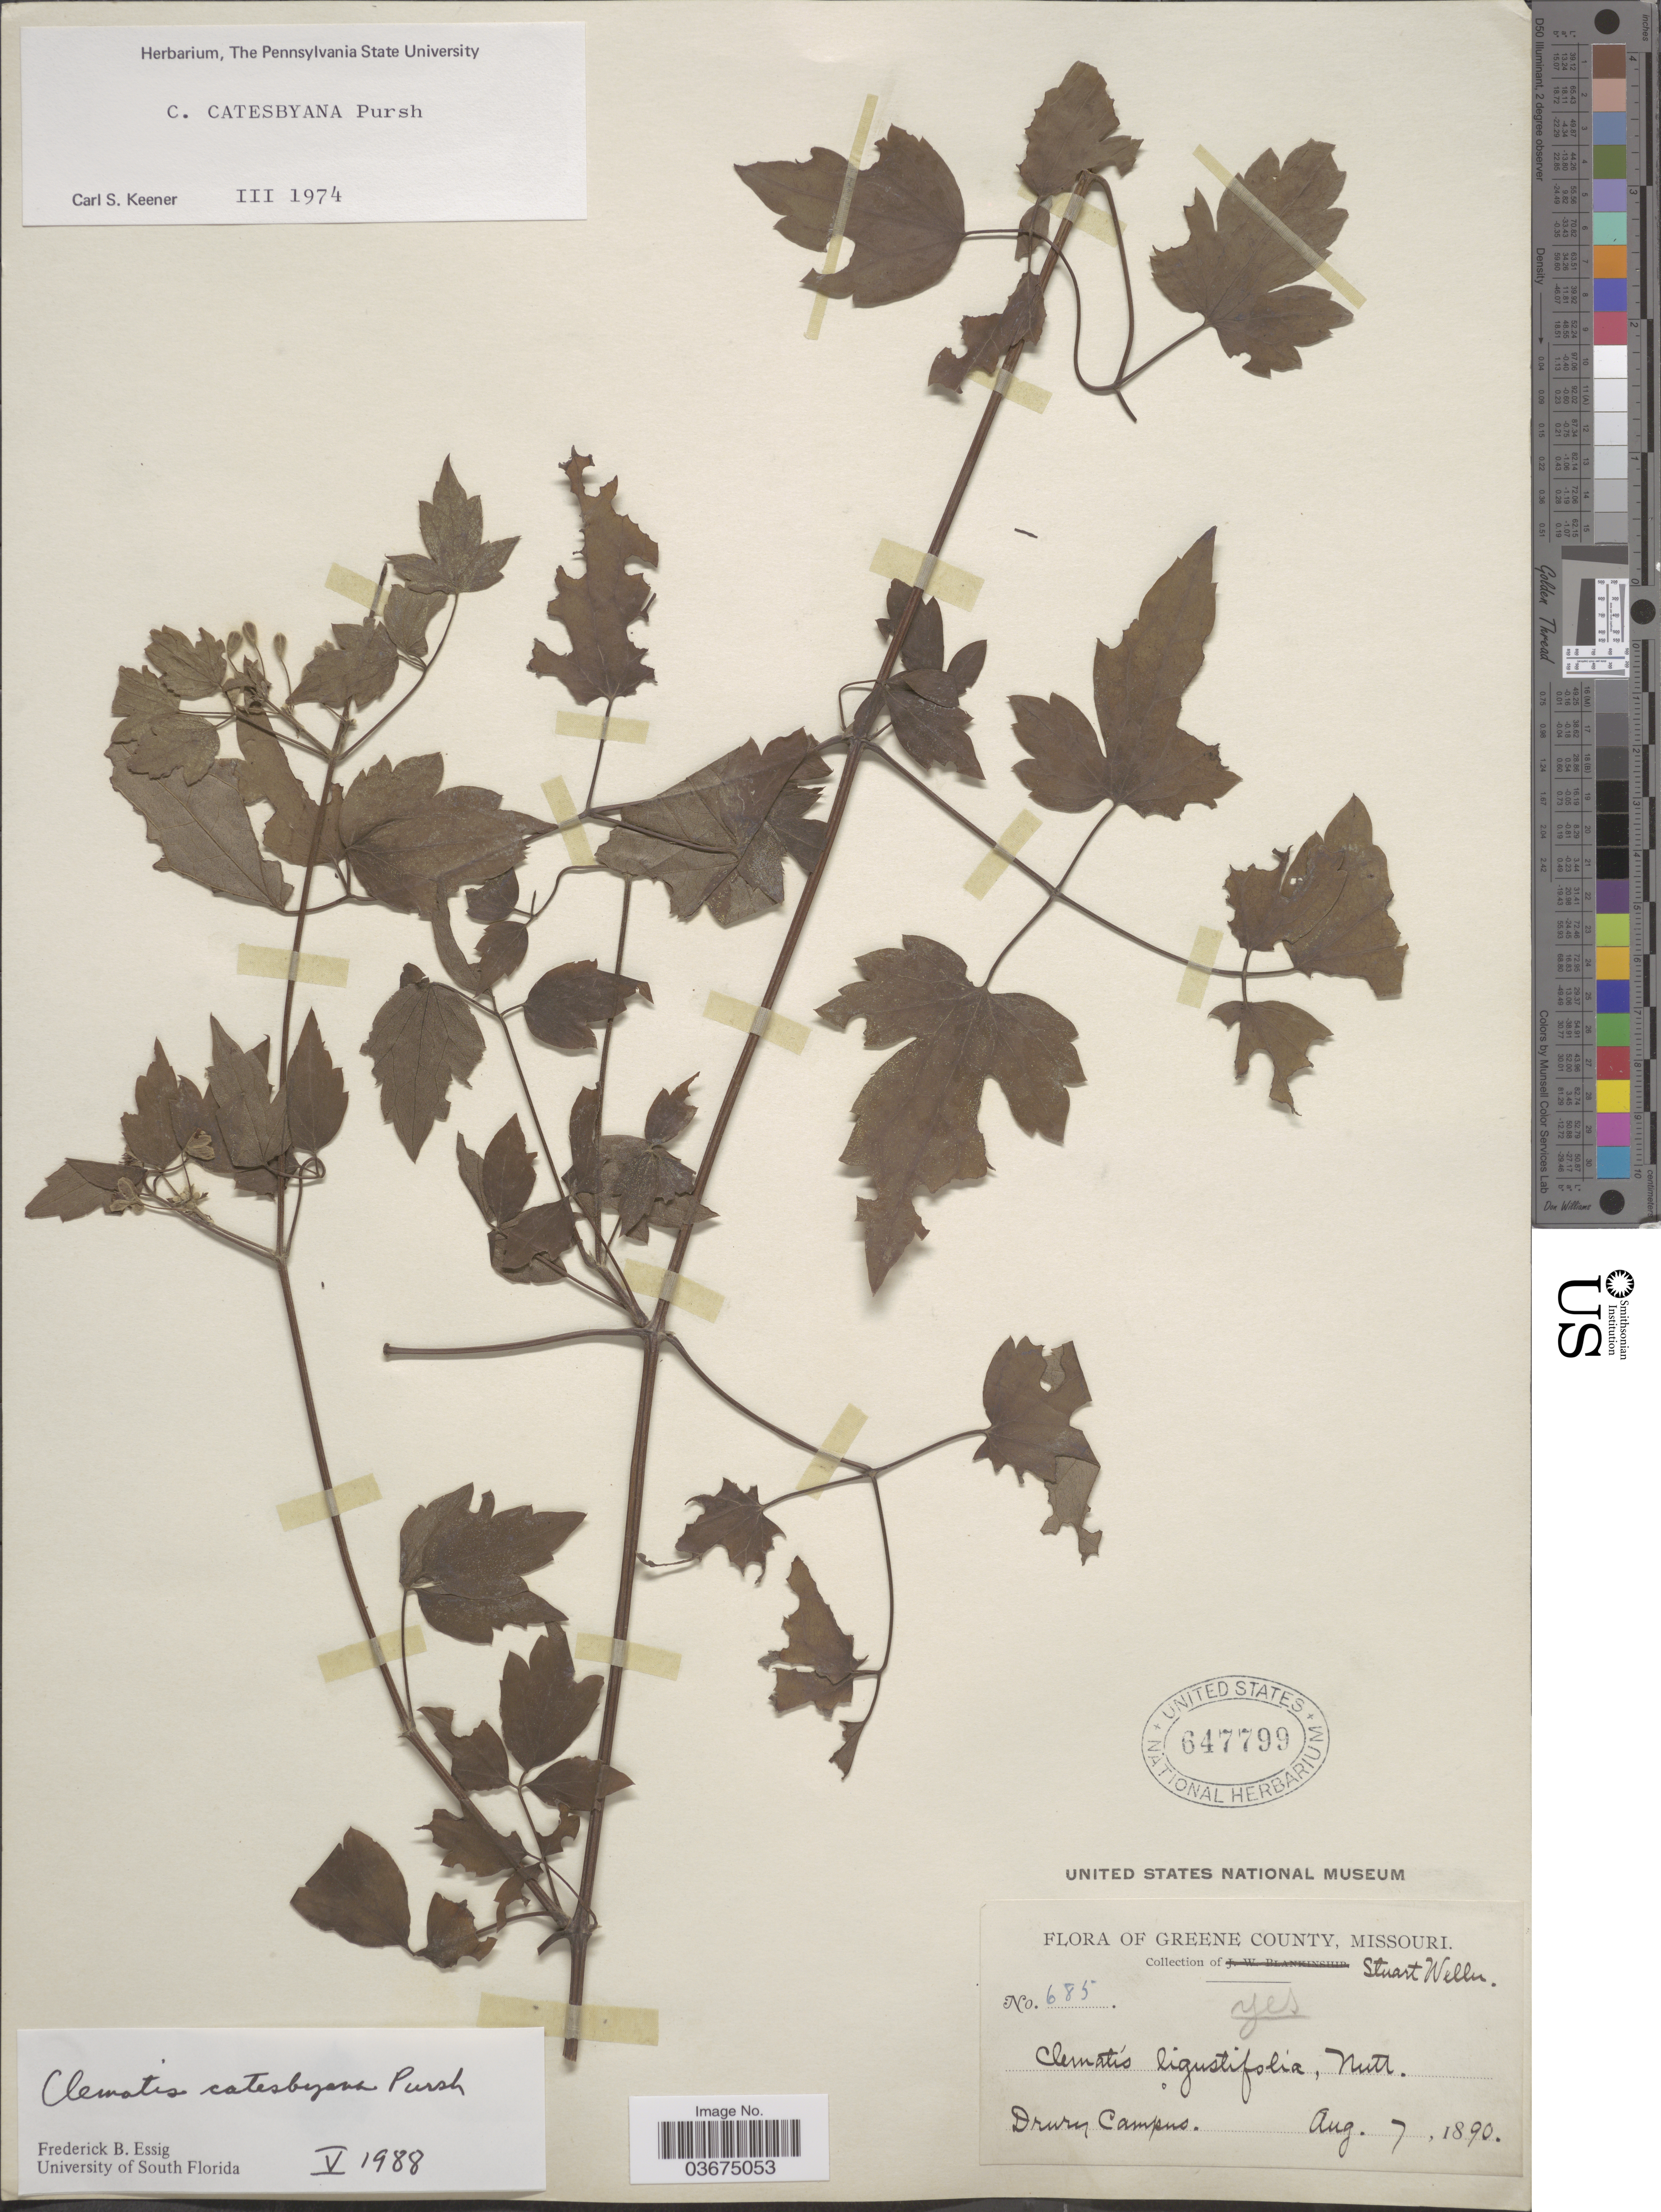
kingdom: Plantae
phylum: Tracheophyta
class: Magnoliopsida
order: Ranunculales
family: Ranunculaceae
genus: Clematis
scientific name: Clematis catesbyana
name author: Pursh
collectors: S. Weller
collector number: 685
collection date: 1890-08-07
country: United States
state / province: Missouri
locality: Greene County, Drury Campus.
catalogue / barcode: US 647799